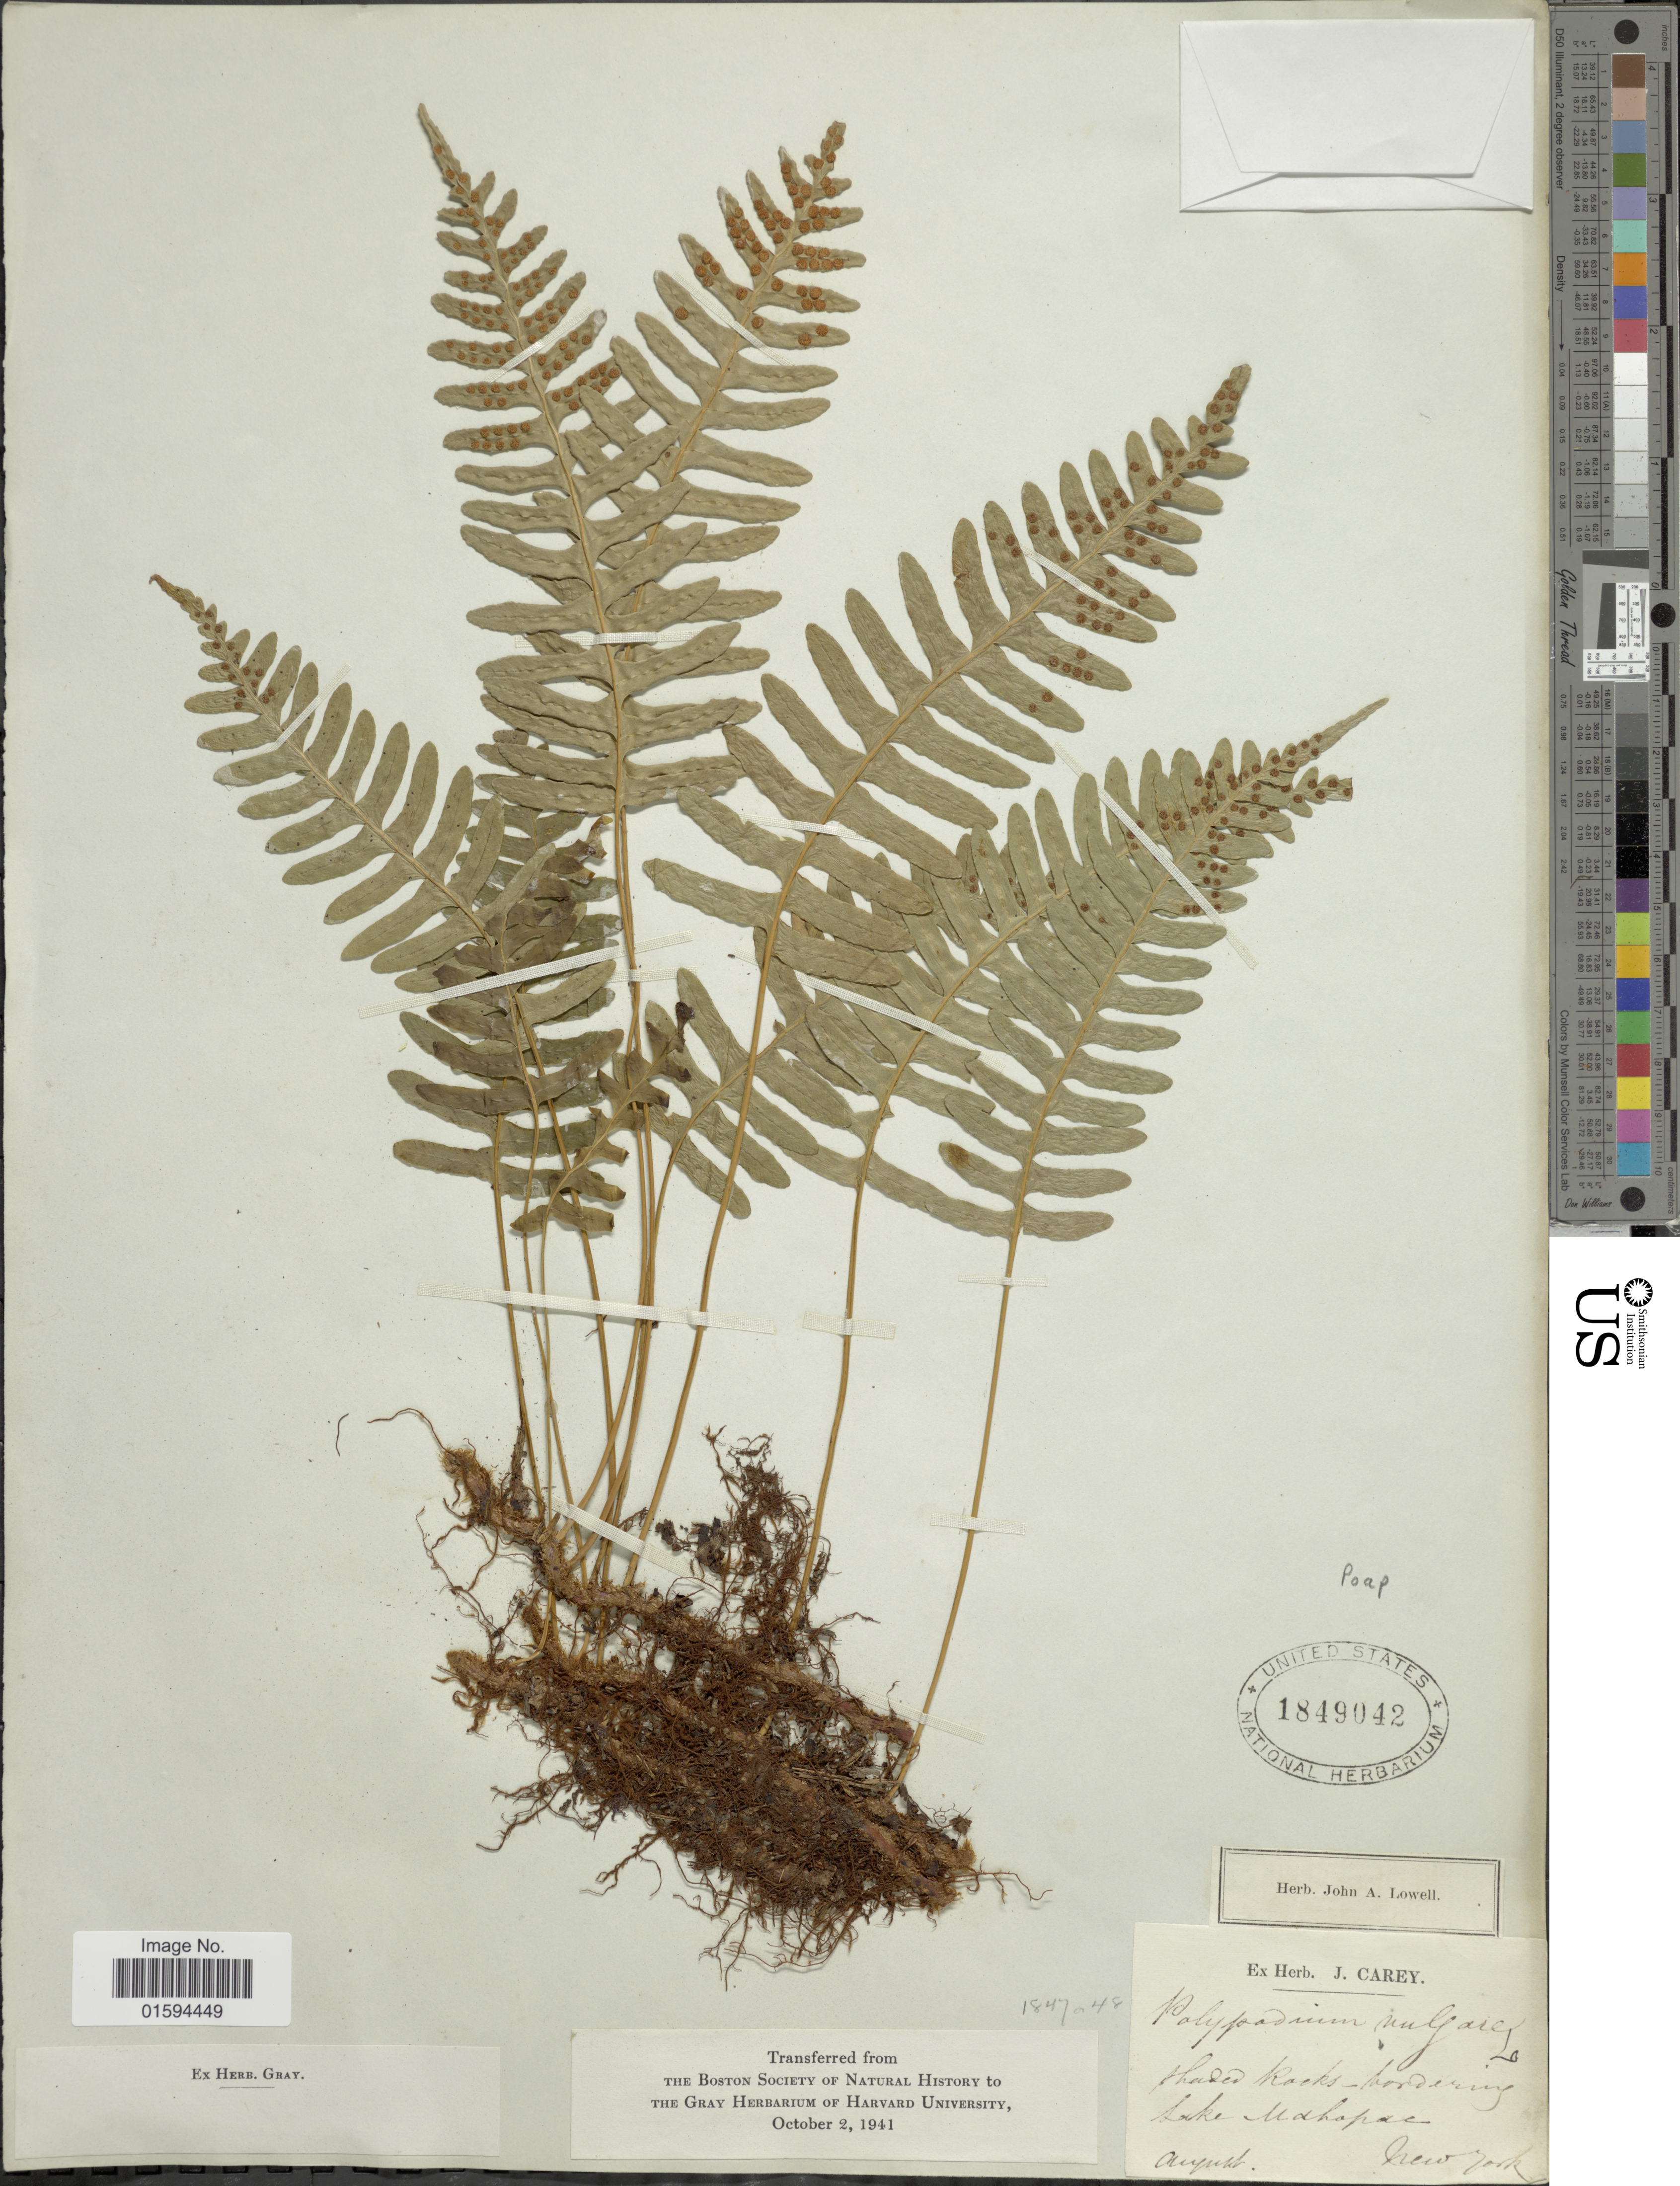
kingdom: Plantae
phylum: Tracheophyta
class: Polypodiopsida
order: Polypodiales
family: Polypodiaceae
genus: Polypodium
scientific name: Polypodium appalachianum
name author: Haufler & Windham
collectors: ex herb. J. Carey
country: United States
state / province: New York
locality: Bordering LakeMahopac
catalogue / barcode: US 1849042